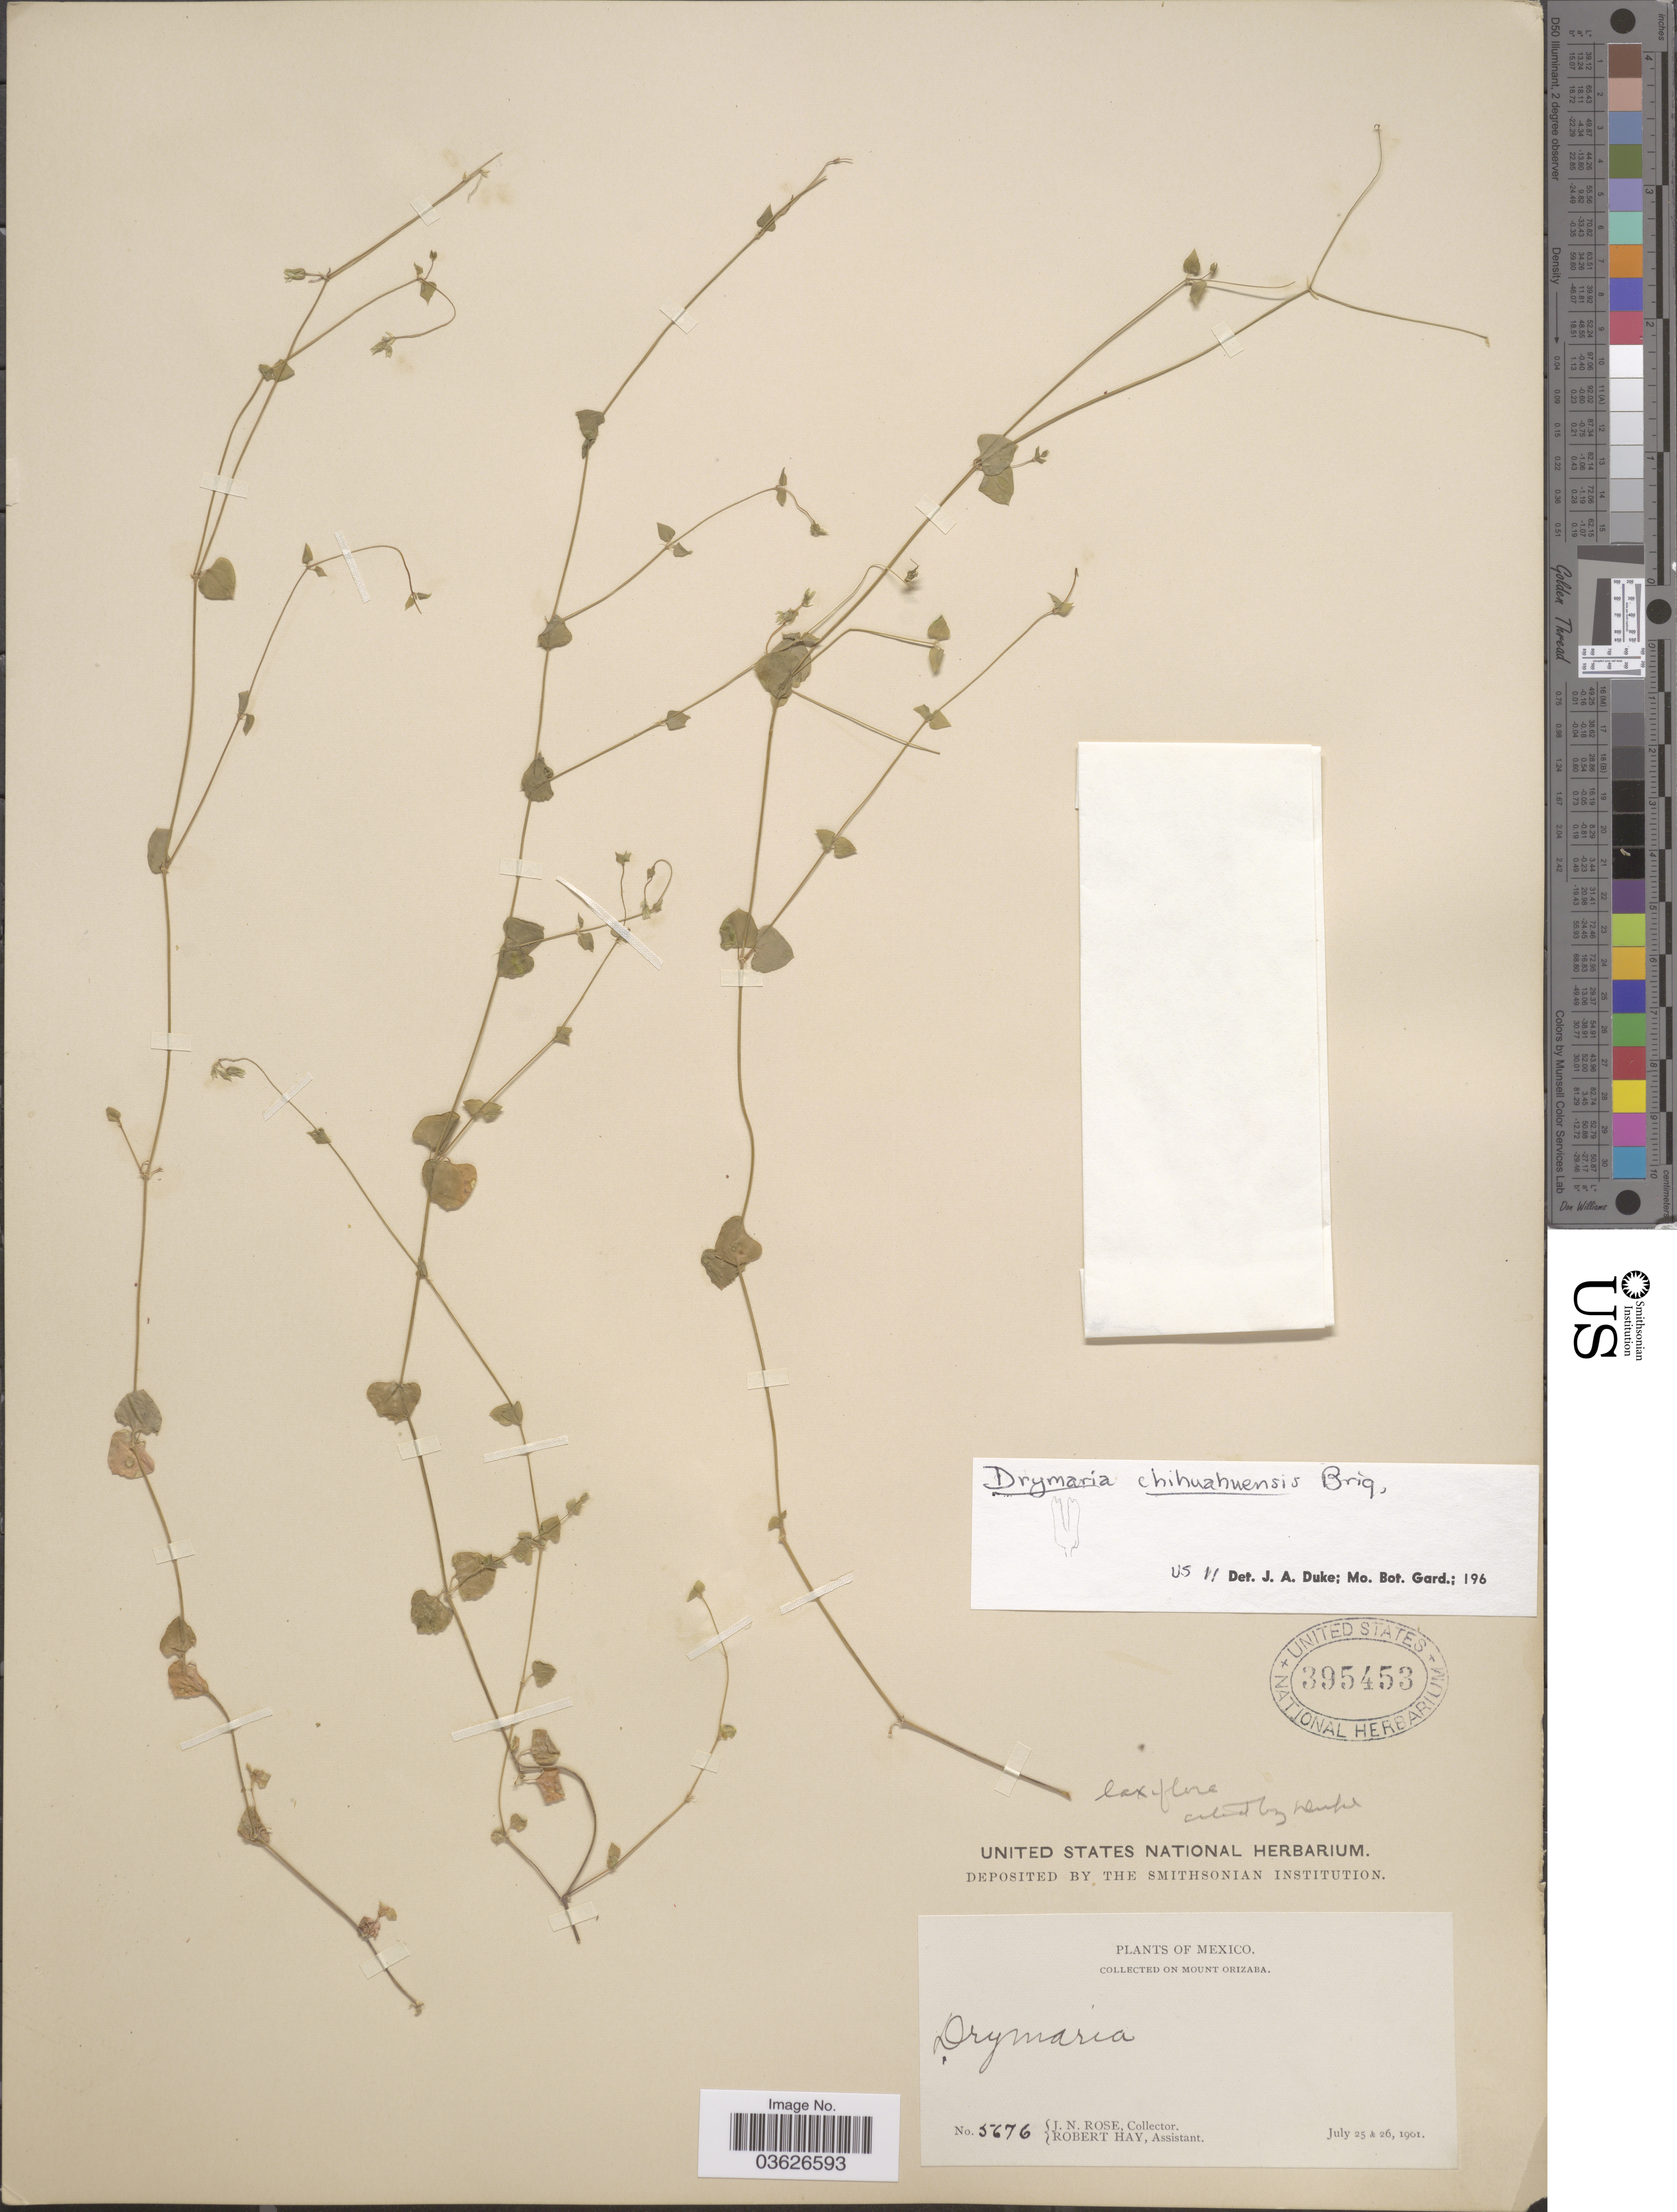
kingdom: Plantae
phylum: Tracheophyta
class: Magnoliopsida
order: Caryophyllales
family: Caryophyllaceae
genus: Drymaria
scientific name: Drymaria laxiflora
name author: Benth.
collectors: J. N. Rose & R. H. Hay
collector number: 5676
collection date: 1901-07-25/1901-07-26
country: Mexico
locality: Mount Orizaba.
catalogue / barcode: US 395453